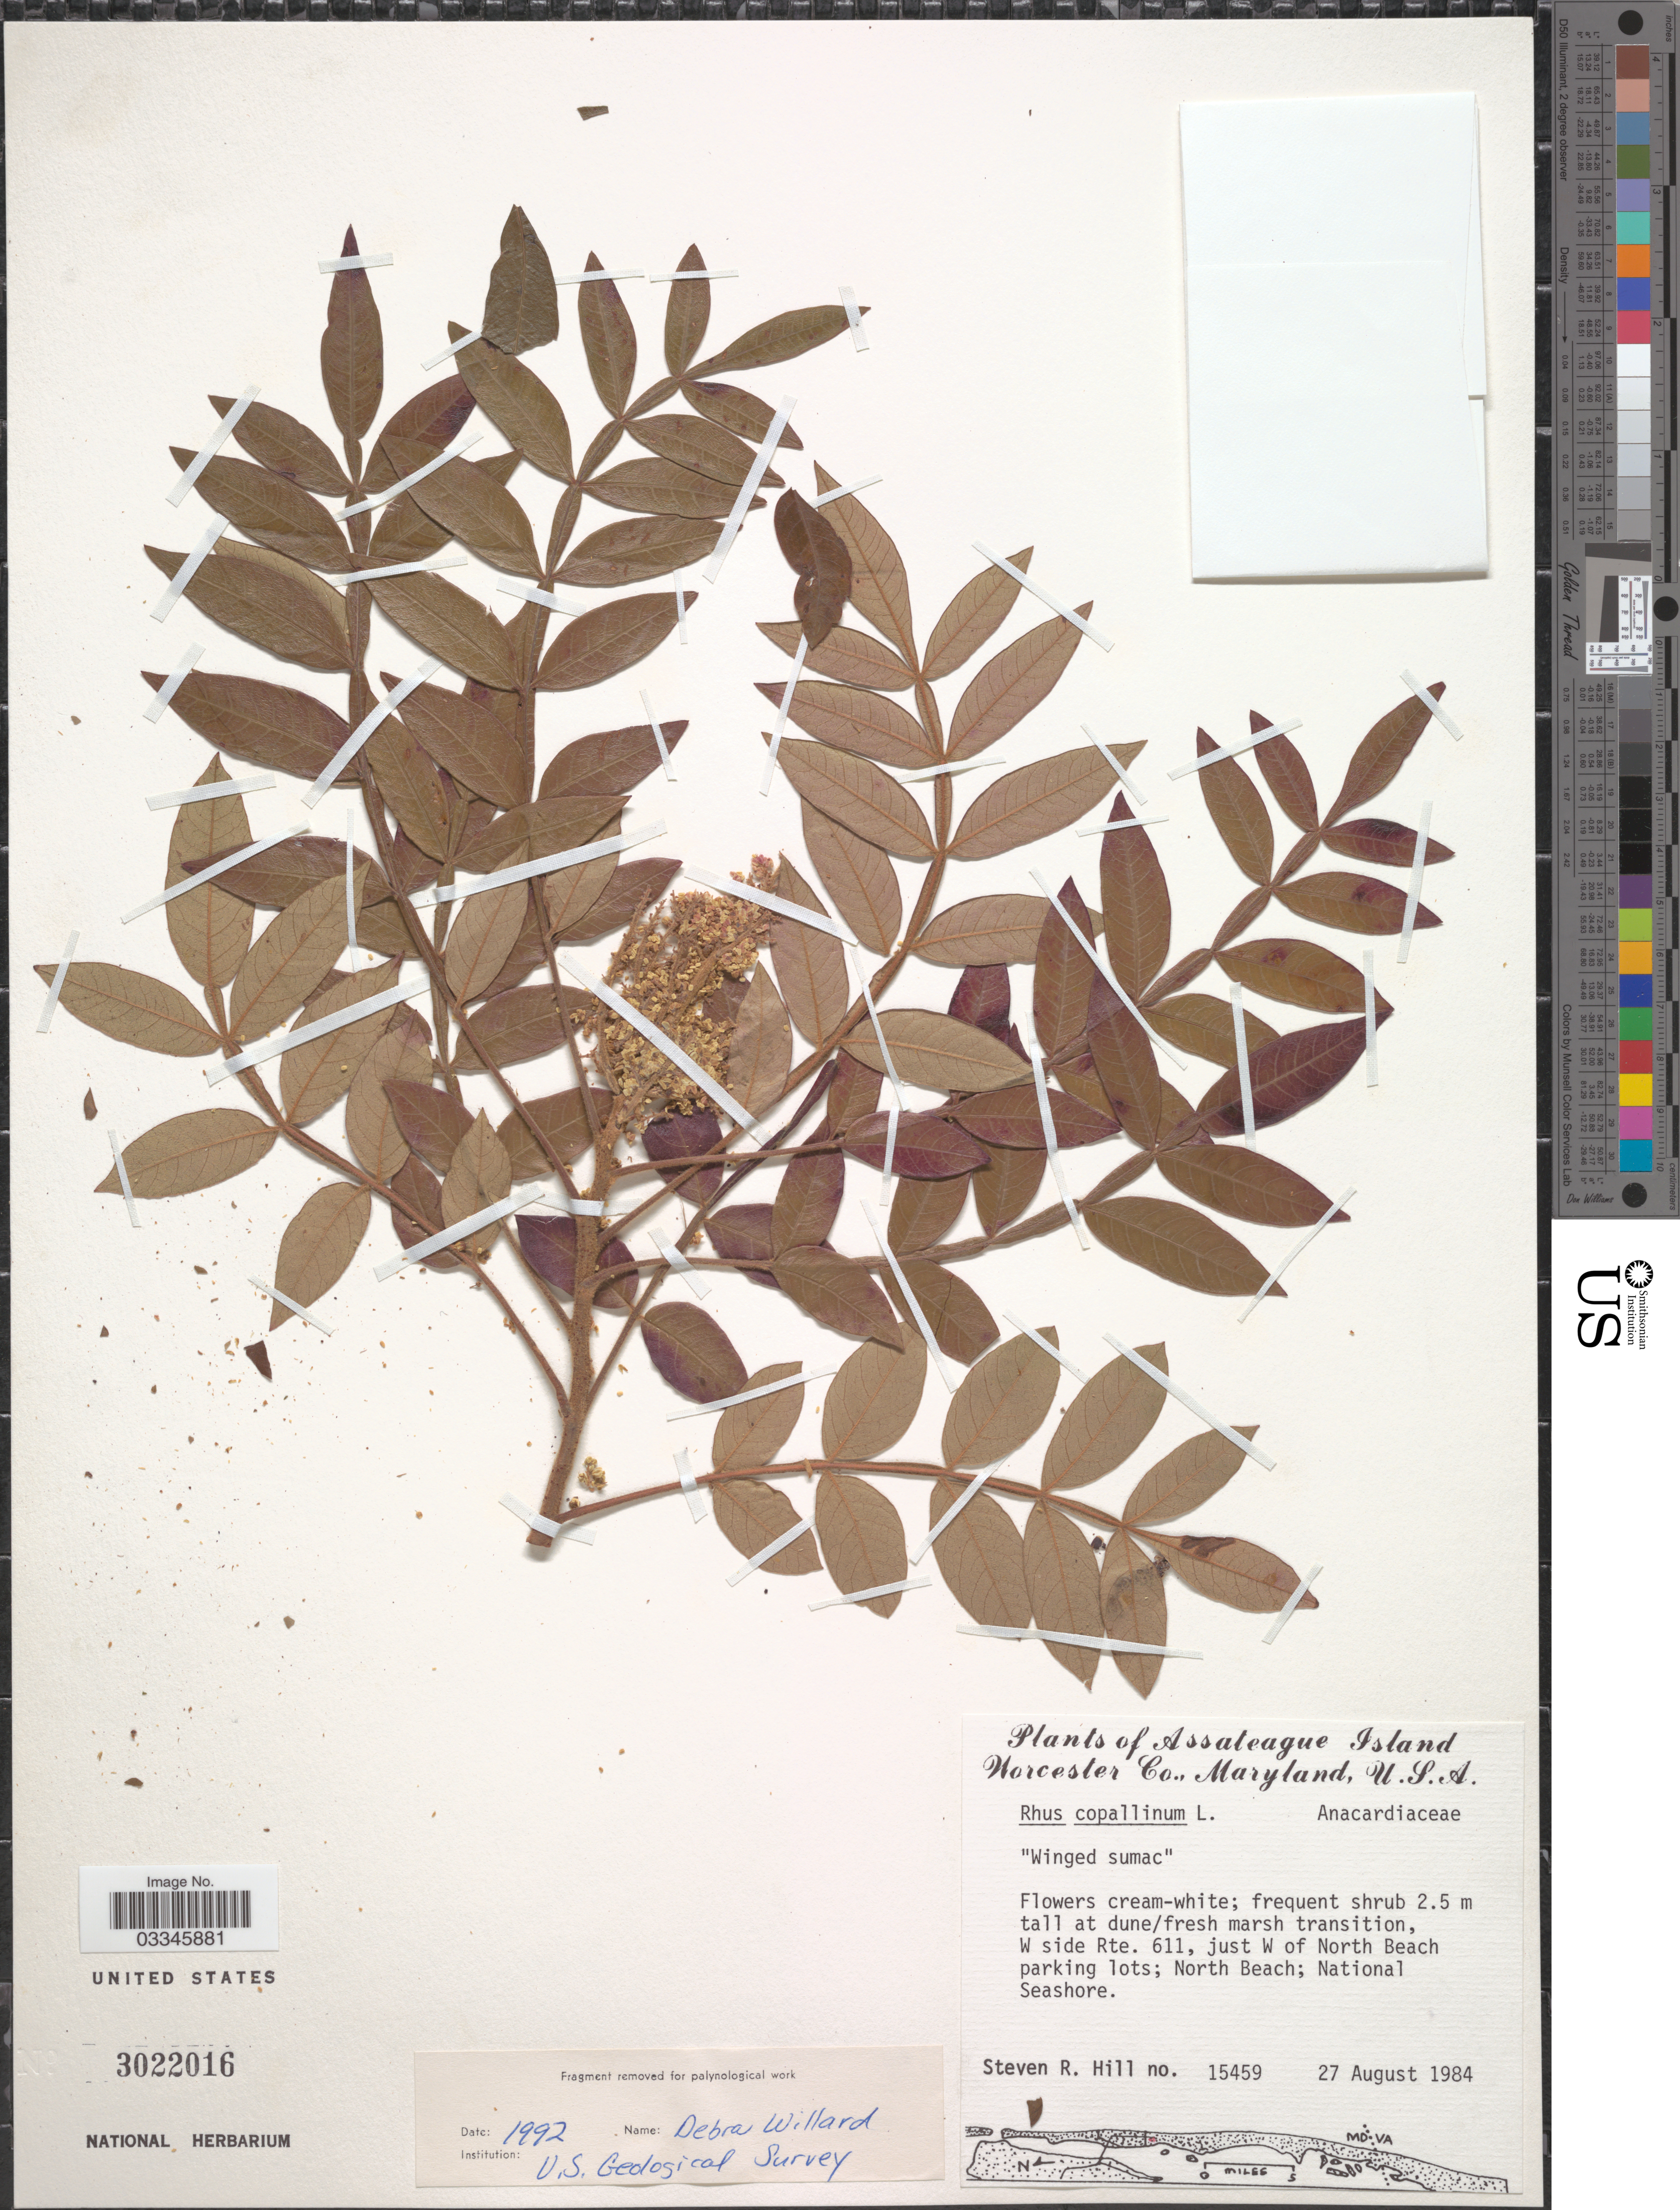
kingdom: Plantae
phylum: Tracheophyta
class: Magnoliopsida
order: Sapindales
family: Anacardiaceae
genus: Rhus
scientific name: Rhus copallinum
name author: L.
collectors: S. R. Hill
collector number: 15459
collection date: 1984-08-27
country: United States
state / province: Maryland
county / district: Worcester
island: Assateague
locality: W side Rte. 611, just W of North Beach parking lots, Assateague Island National Seashore.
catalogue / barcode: US 3022016